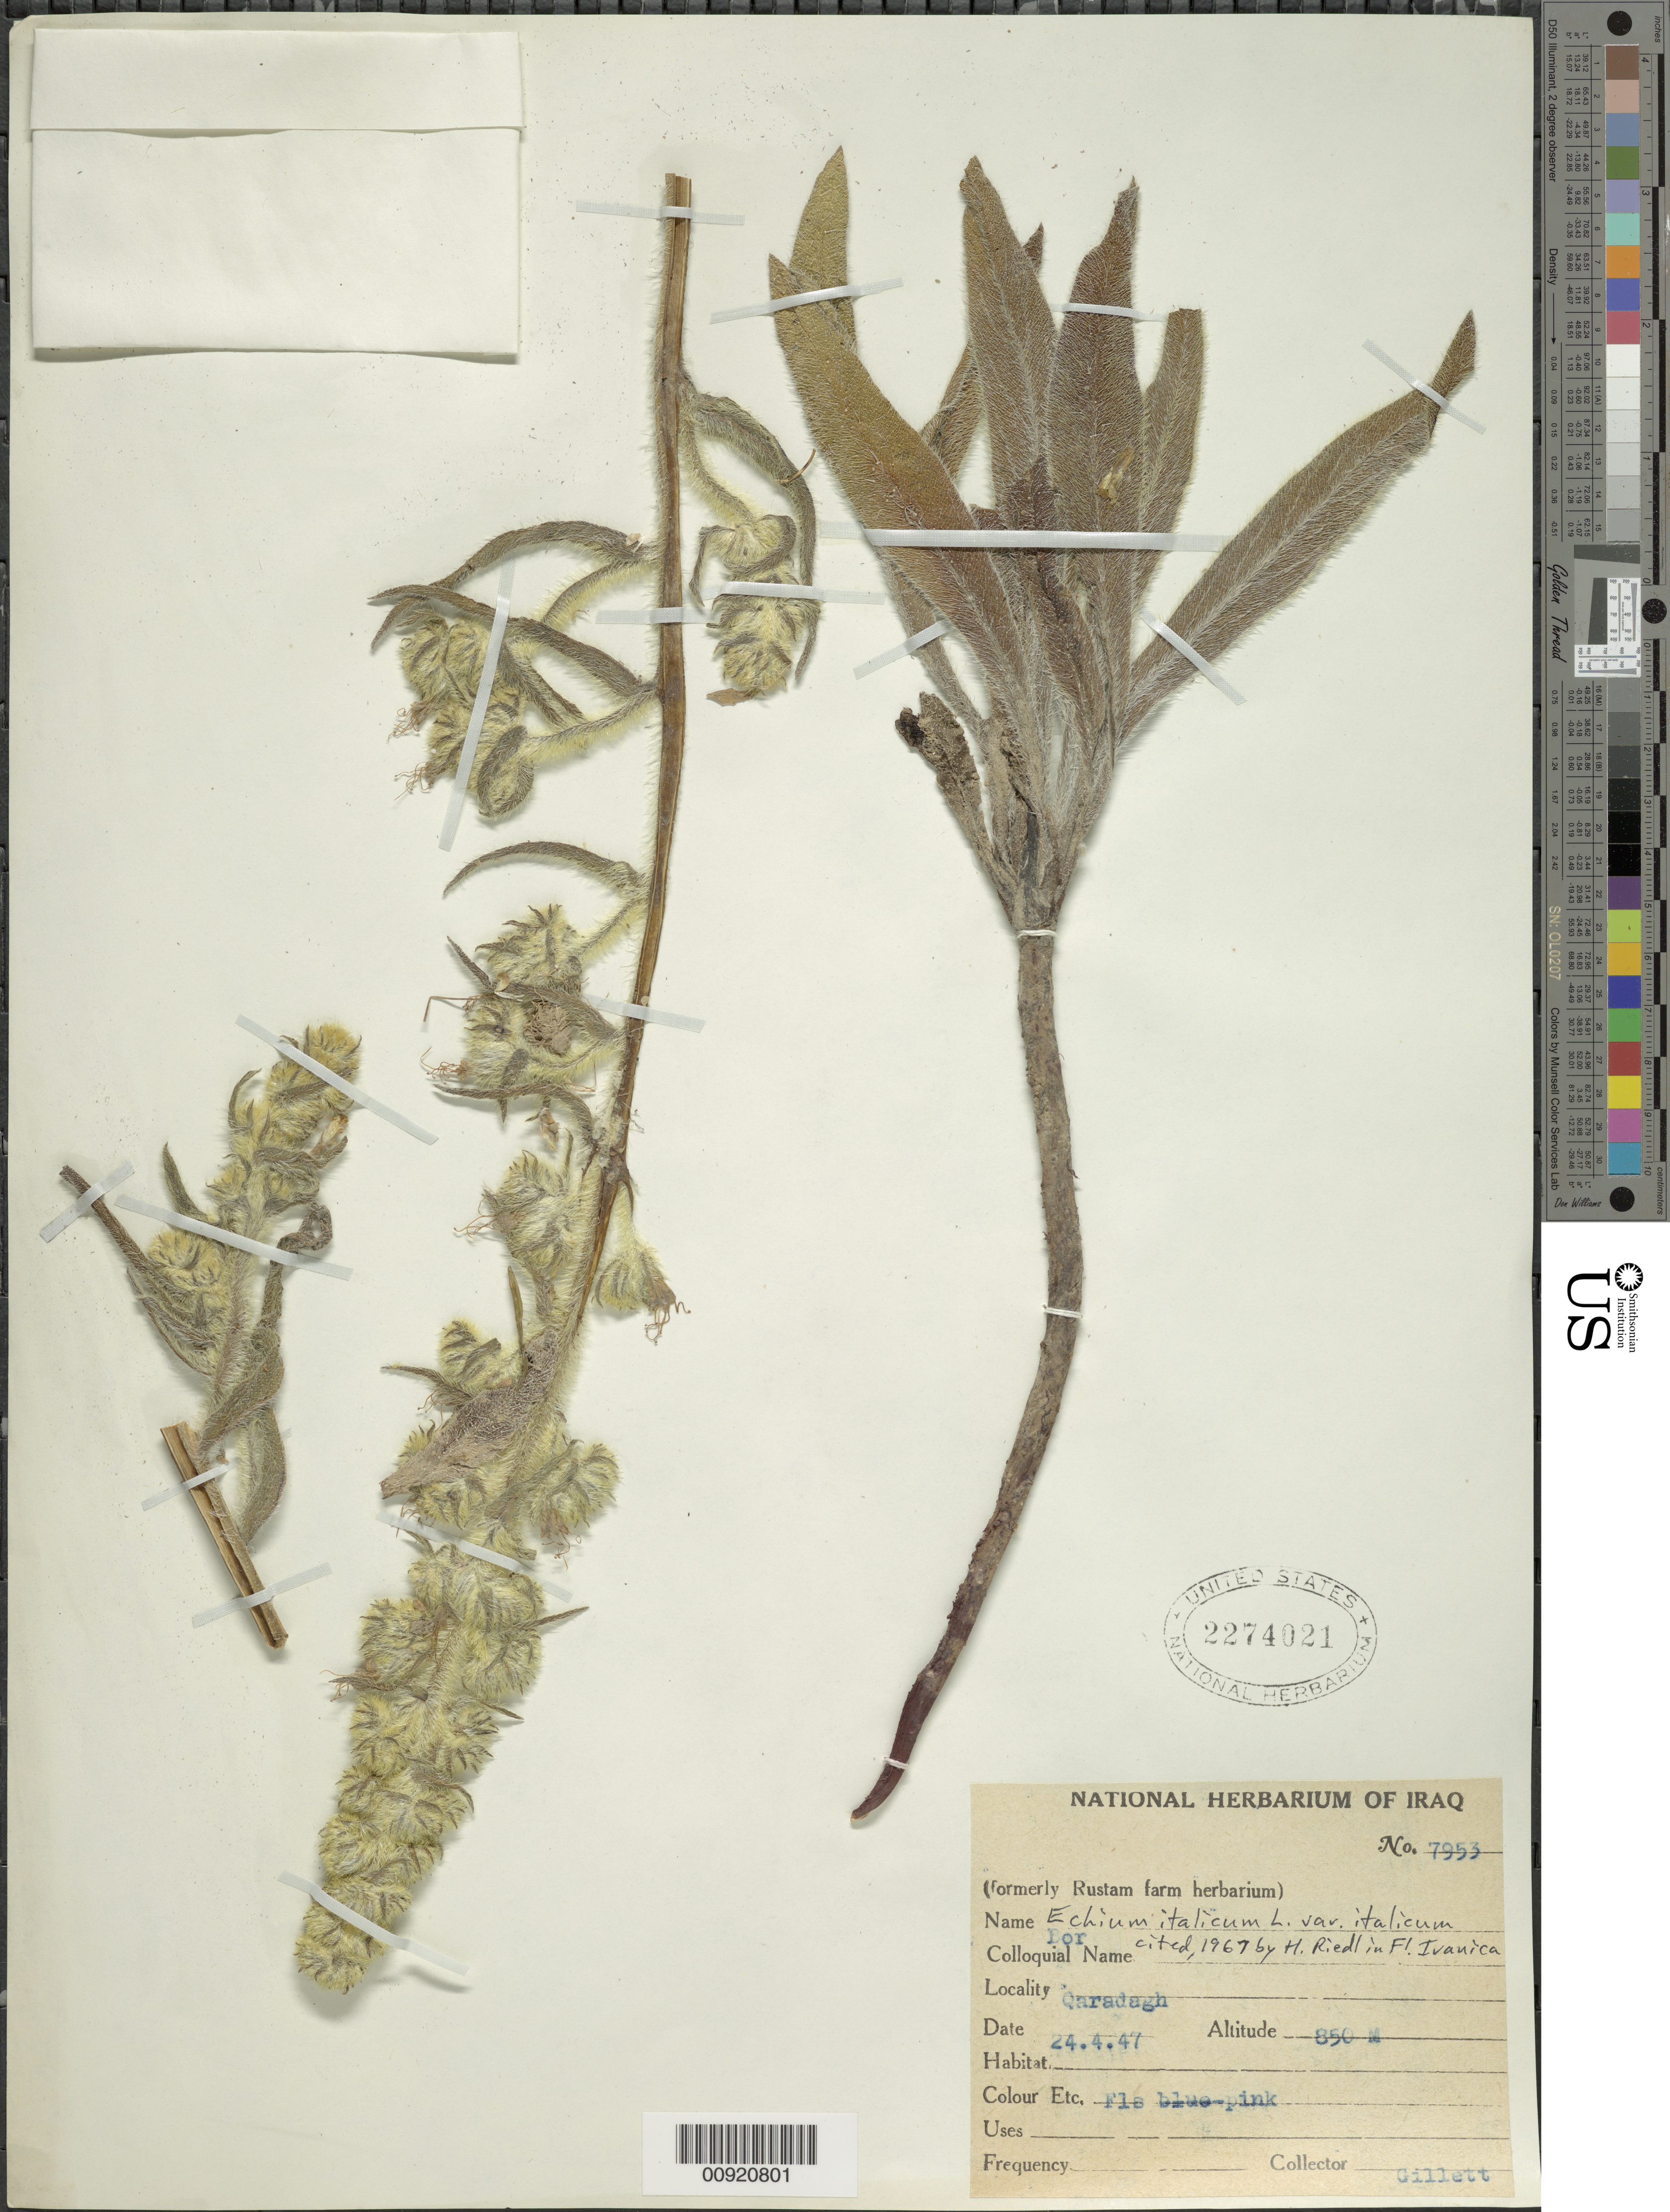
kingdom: Plantae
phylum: Tracheophyta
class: Magnoliopsida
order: Boraginales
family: Boraginaceae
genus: Echium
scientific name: Echium italicum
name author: L.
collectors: Gillett, --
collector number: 7953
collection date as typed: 24 Apr 1947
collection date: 1947-04-24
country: Iraq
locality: Qaradagh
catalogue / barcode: US 2274021